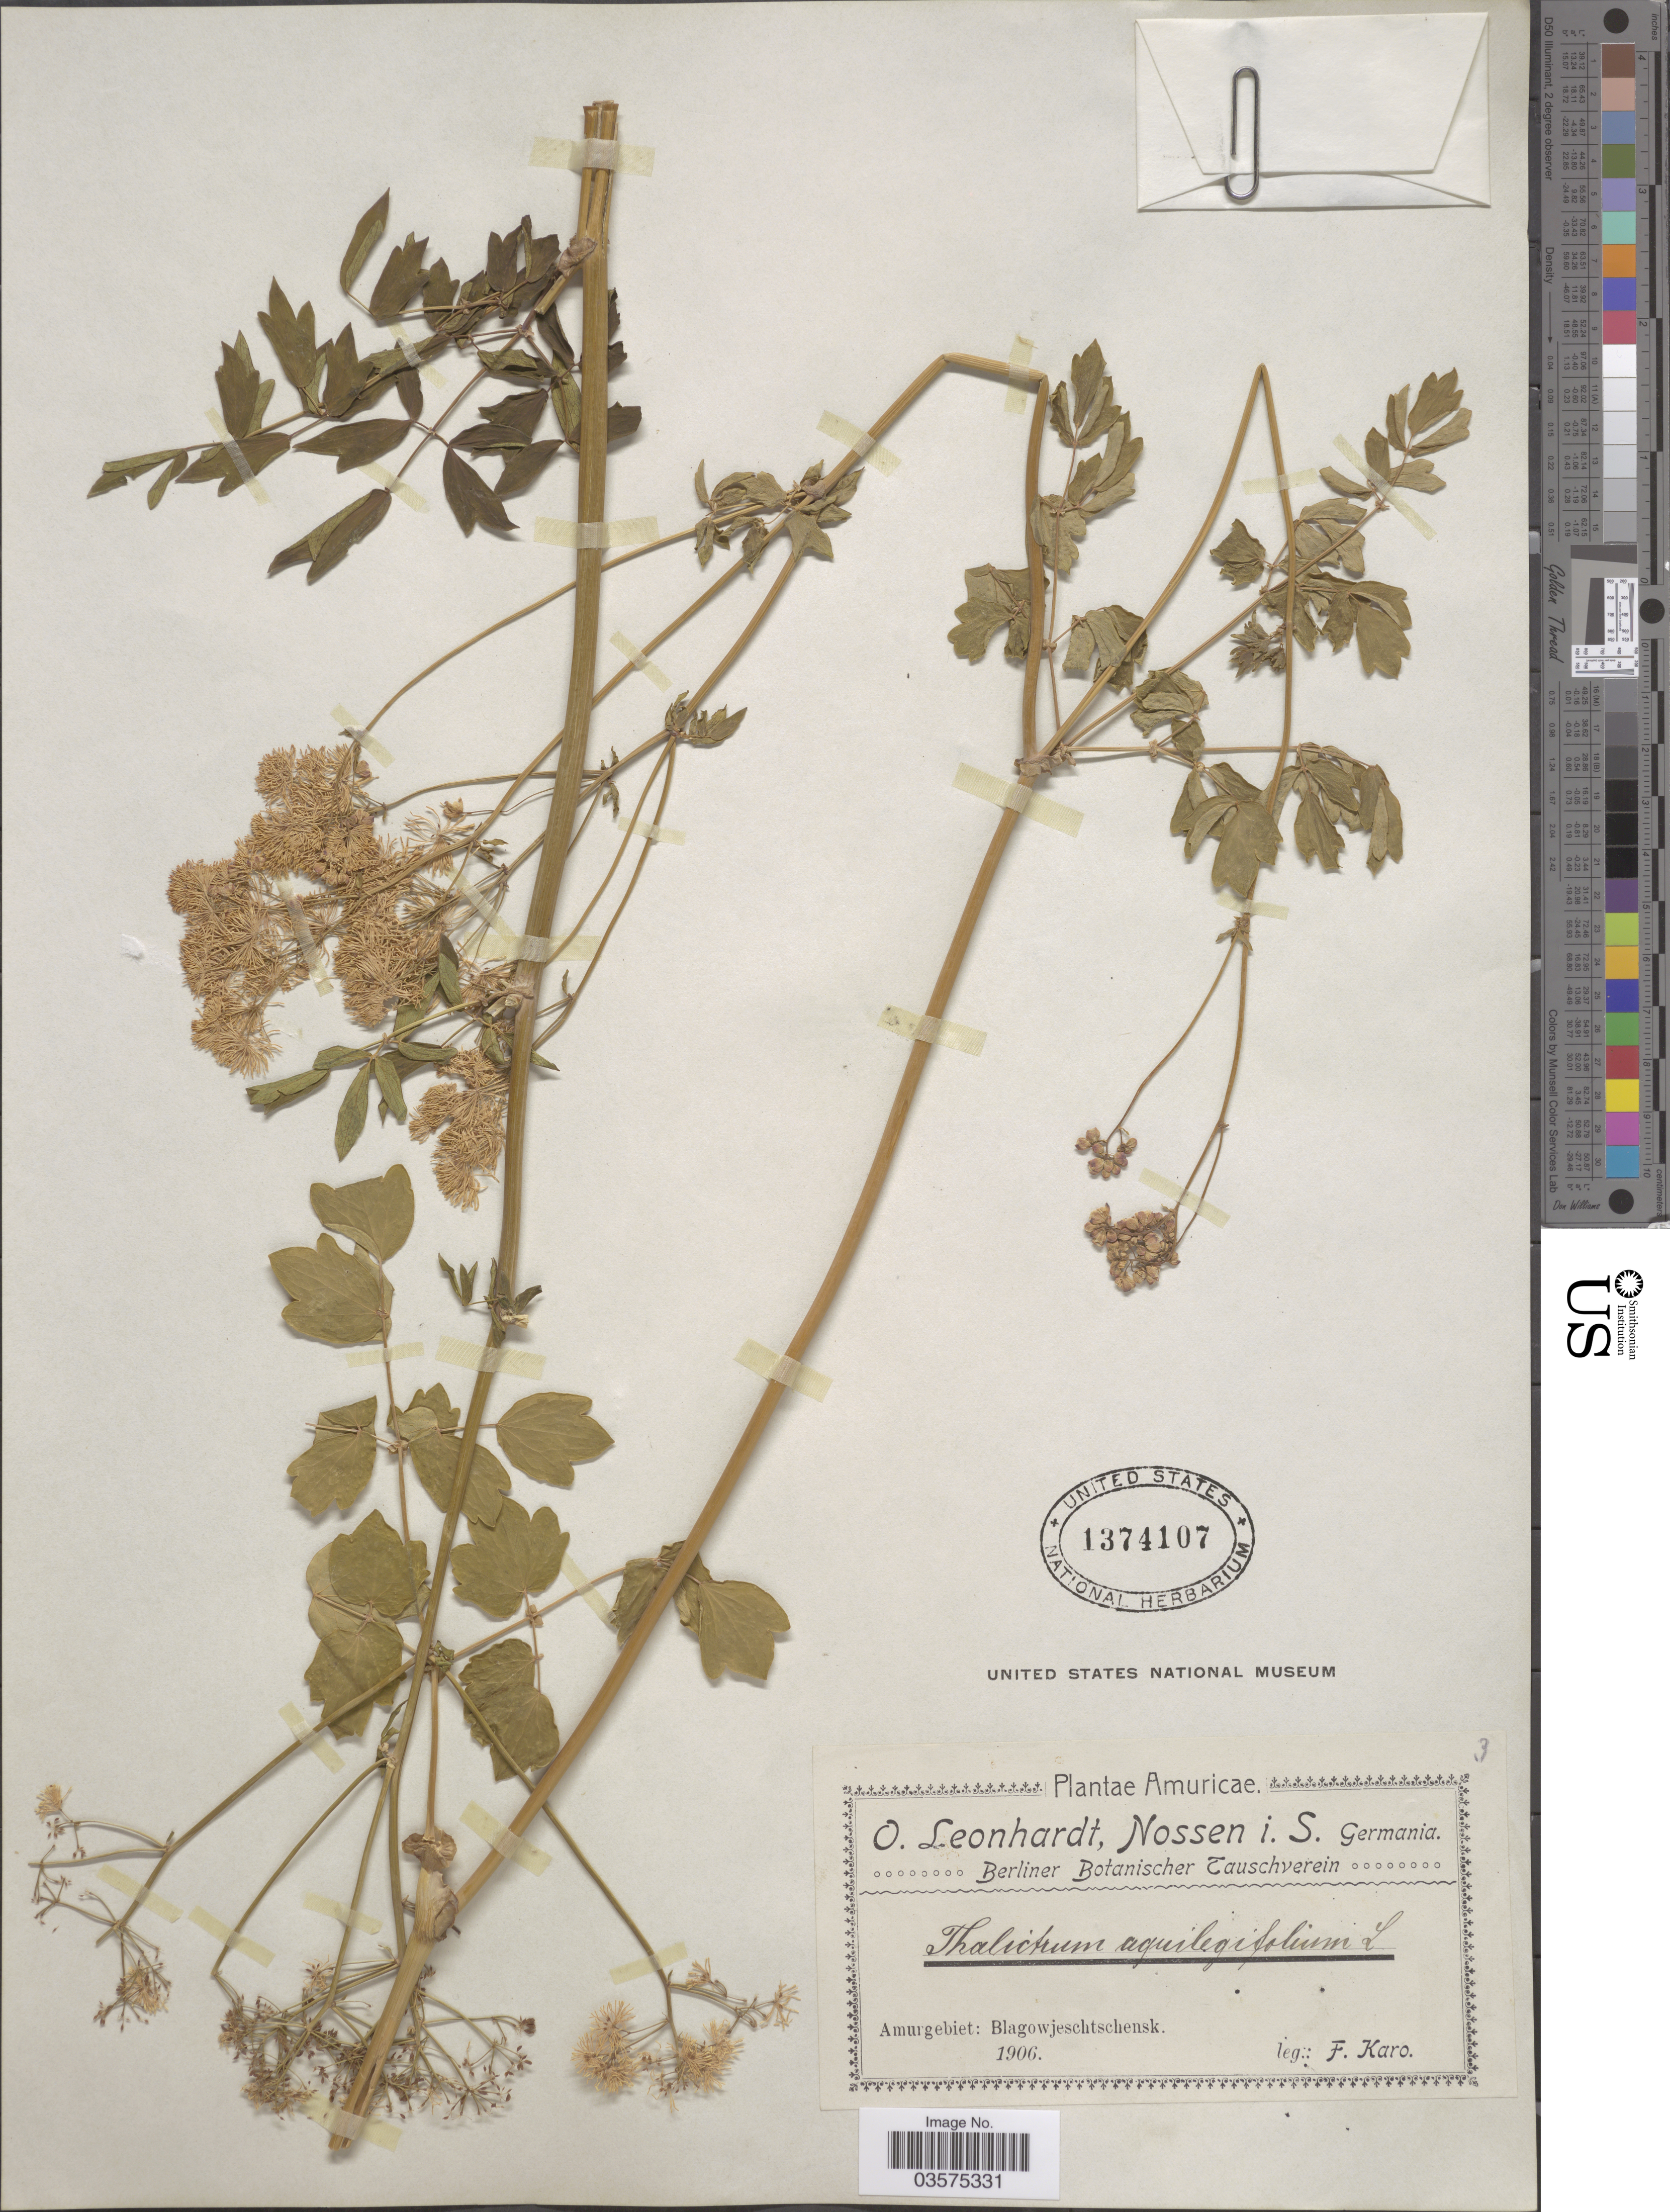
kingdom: Plantae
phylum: Tracheophyta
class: Magnoliopsida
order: Ranunculales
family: Ranunculaceae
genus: Thalictrum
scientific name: Thalictrum aquilegifolium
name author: L.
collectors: F. Karo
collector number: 3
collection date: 1906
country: Russian Federation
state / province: Amur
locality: Amuricae. Amurgebiet: Blagowjeschtschensk.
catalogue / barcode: US 1374107